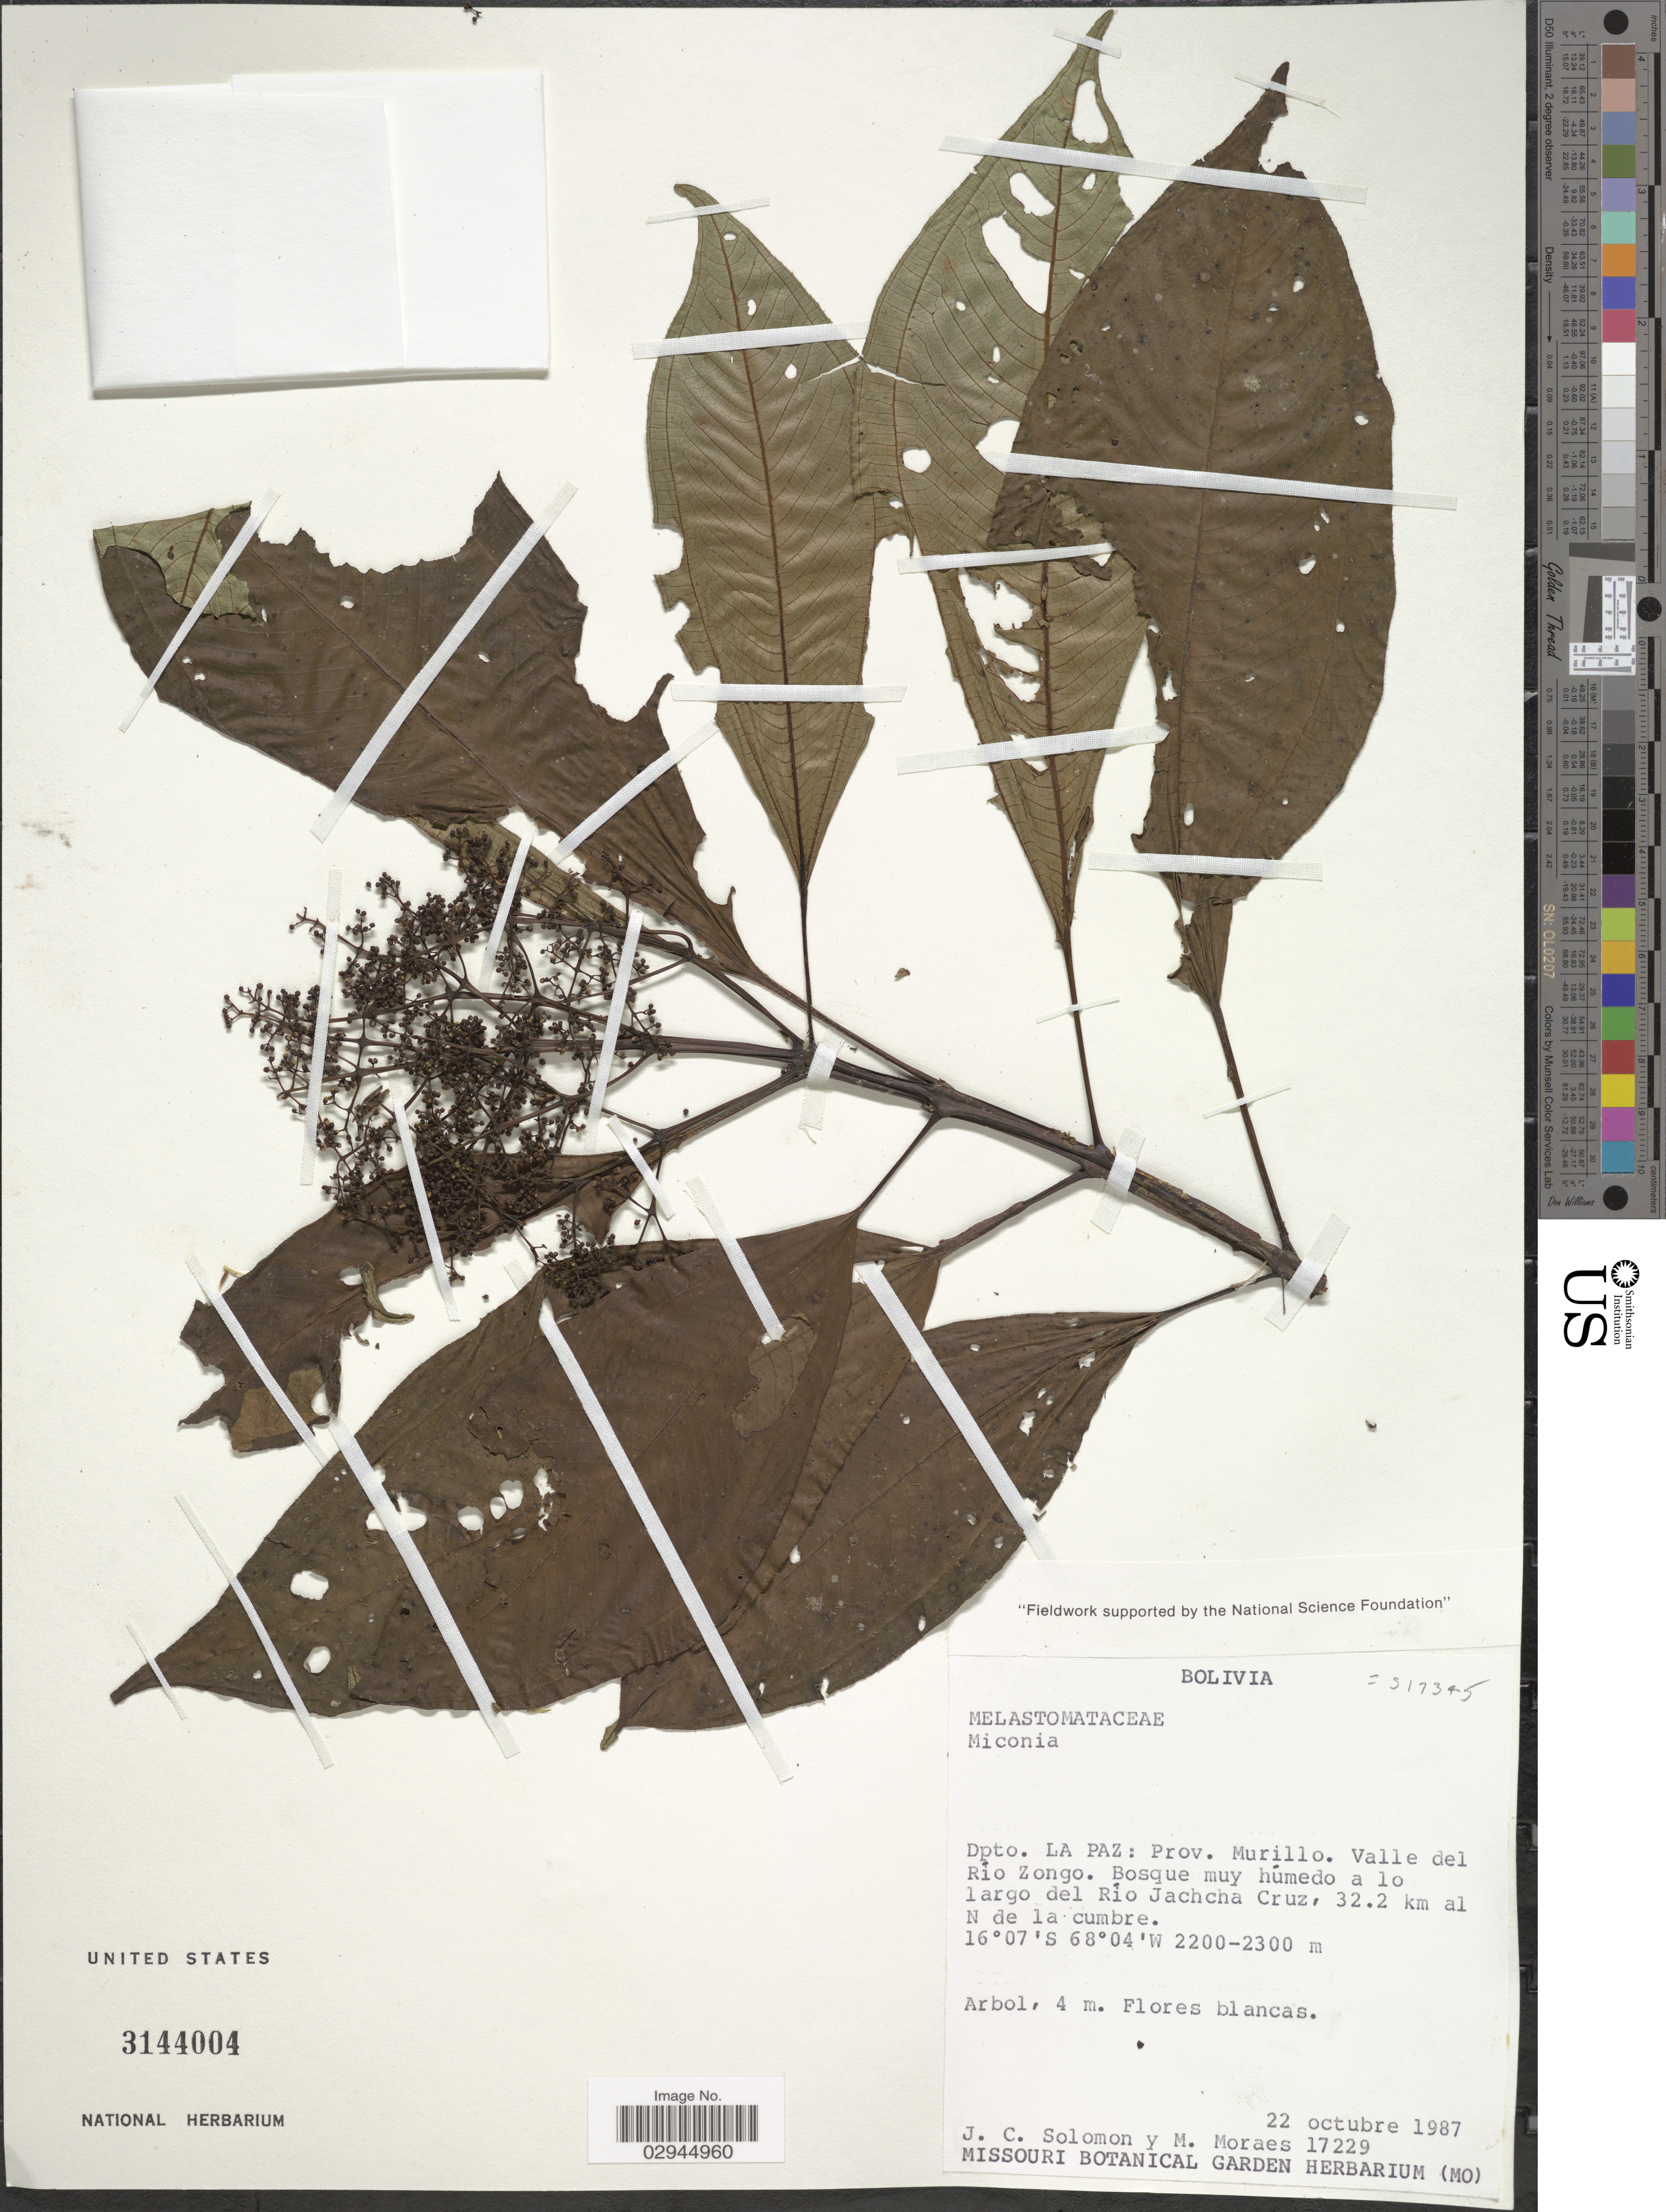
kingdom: Plantae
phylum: Tracheophyta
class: Magnoliopsida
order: Myrtales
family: Melastomataceae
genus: Miconia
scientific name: Miconia sp.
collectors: J. C. Solomon & M. Moraes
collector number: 17229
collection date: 1987-10-22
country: Bolivia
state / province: La Paz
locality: Dpto. La Paz: Prov. Murillo. Valle del Río Zongo. Bosque muy húmedo a lo largo del Río Jachcha Cruz, 32.2 km al N de la cumbre.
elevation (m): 2200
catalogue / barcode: US 3144004